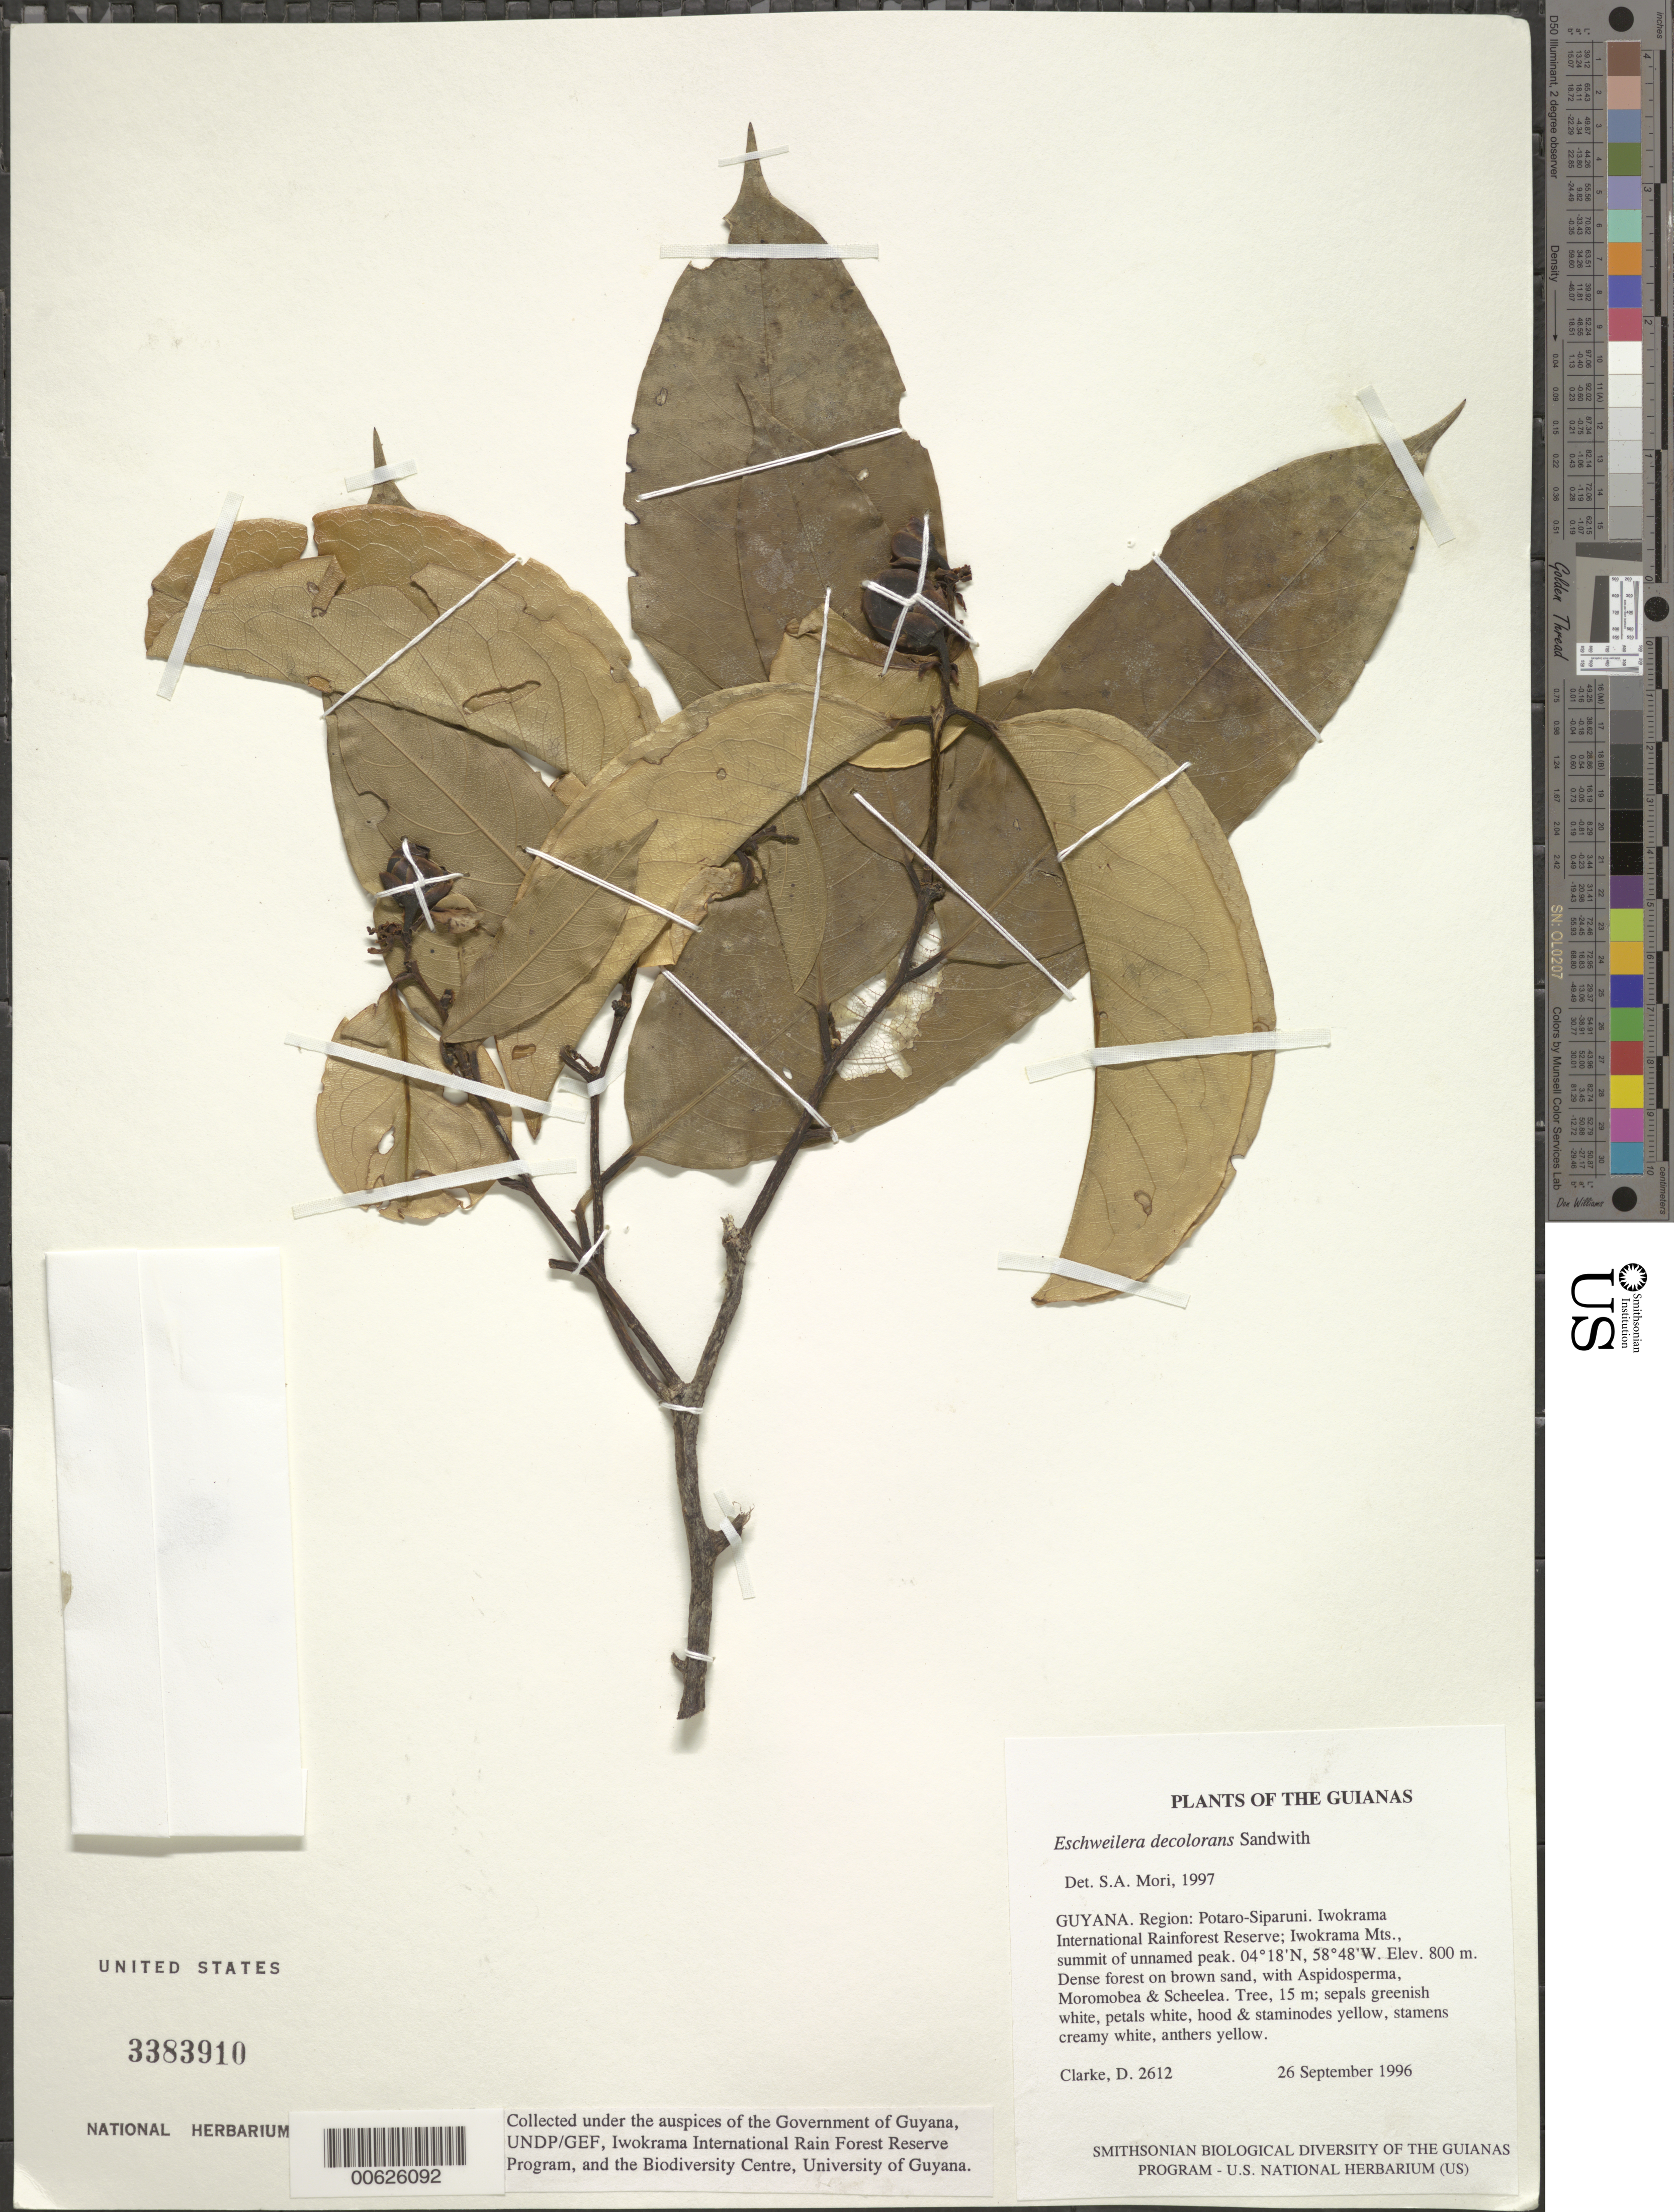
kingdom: Plantae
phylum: Tracheophyta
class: Magnoliopsida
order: Ericales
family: Lecythidaceae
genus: Eschweilera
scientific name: Eschweilera decolorans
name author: Sandwith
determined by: Mori, Scott A.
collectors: H. D. Clarke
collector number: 2612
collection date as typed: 26 September 1996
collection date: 1996-09-26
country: Guyana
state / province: Potaro-Siparuni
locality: Iwokrama International Rainforest Reserve; Iwokrama Mts., summit of unnamed peak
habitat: Dense forest on brown sand, with Aspidosperma, Moronobea & Scheelea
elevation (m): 800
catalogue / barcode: US 3383910